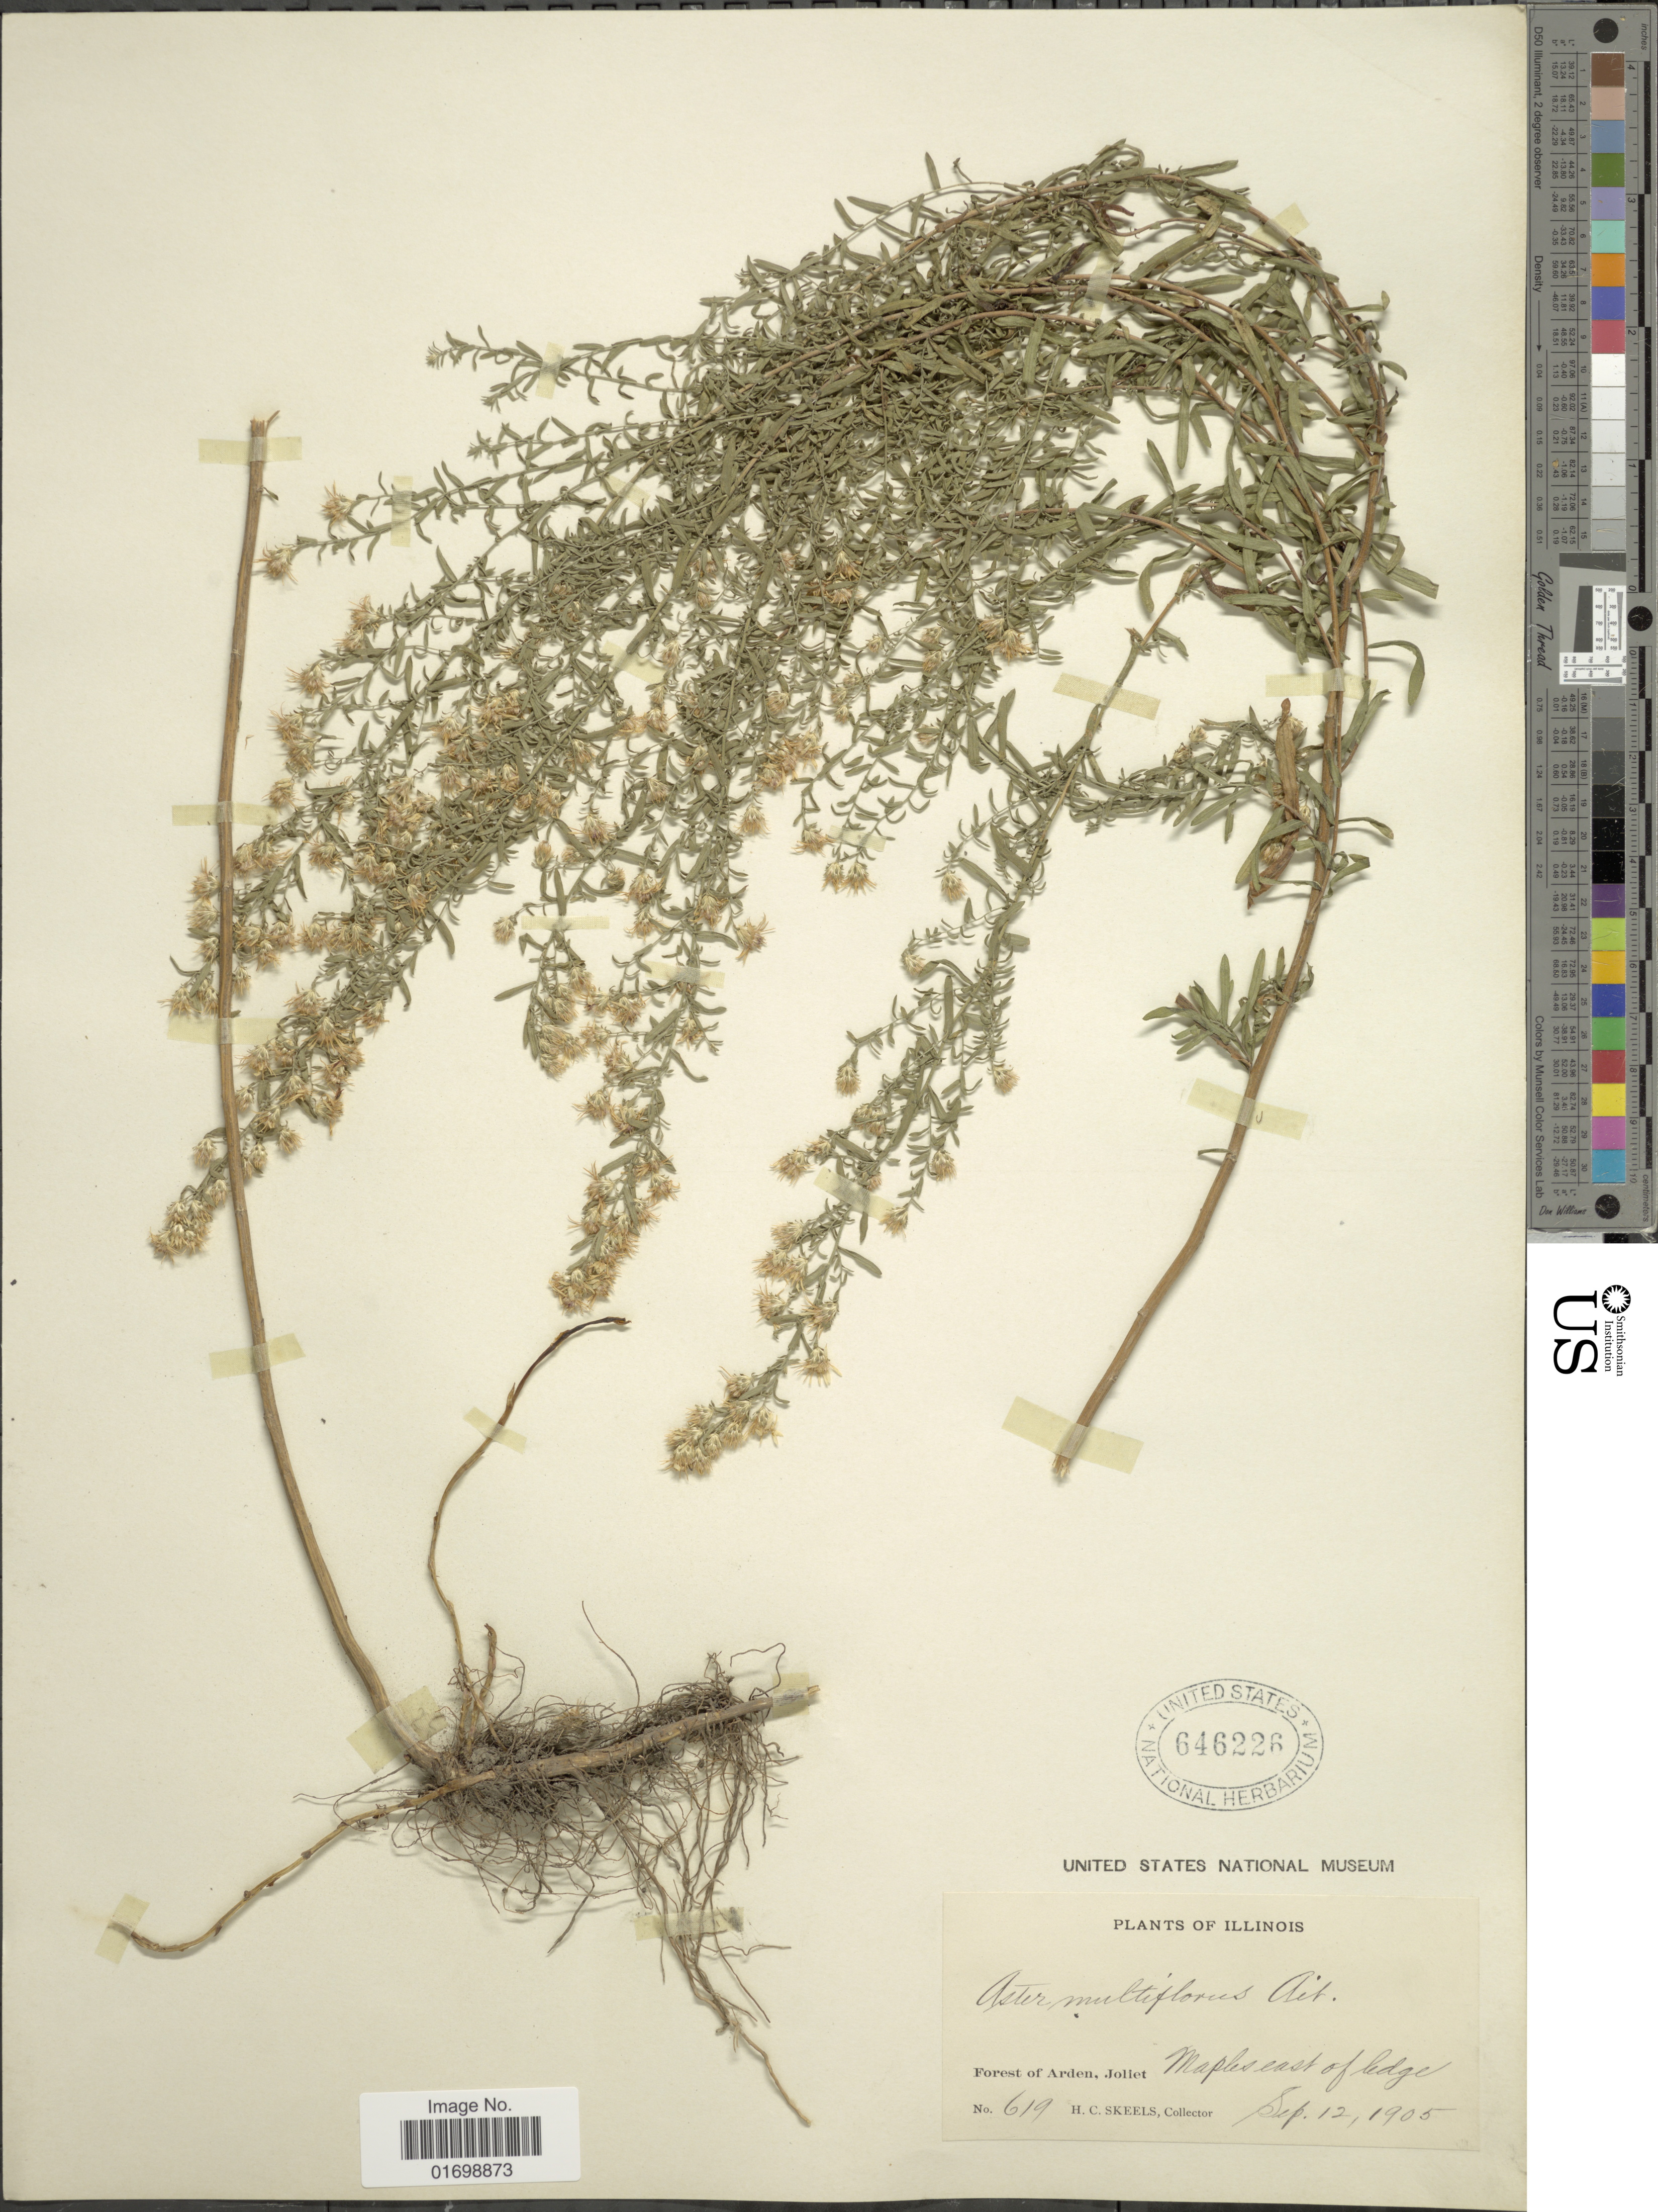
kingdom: Plantae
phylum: Tracheophyta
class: Magnoliopsida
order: Asterales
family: Asteraceae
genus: Symphyotrichum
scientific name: Symphyotrichum ericoides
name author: (L.) G.L. Nesom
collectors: H. Skeels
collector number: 619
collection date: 1905-09-12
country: United States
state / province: Illinois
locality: Forest of Arden, Joliet, Maples east of ledge.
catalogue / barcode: US 646226